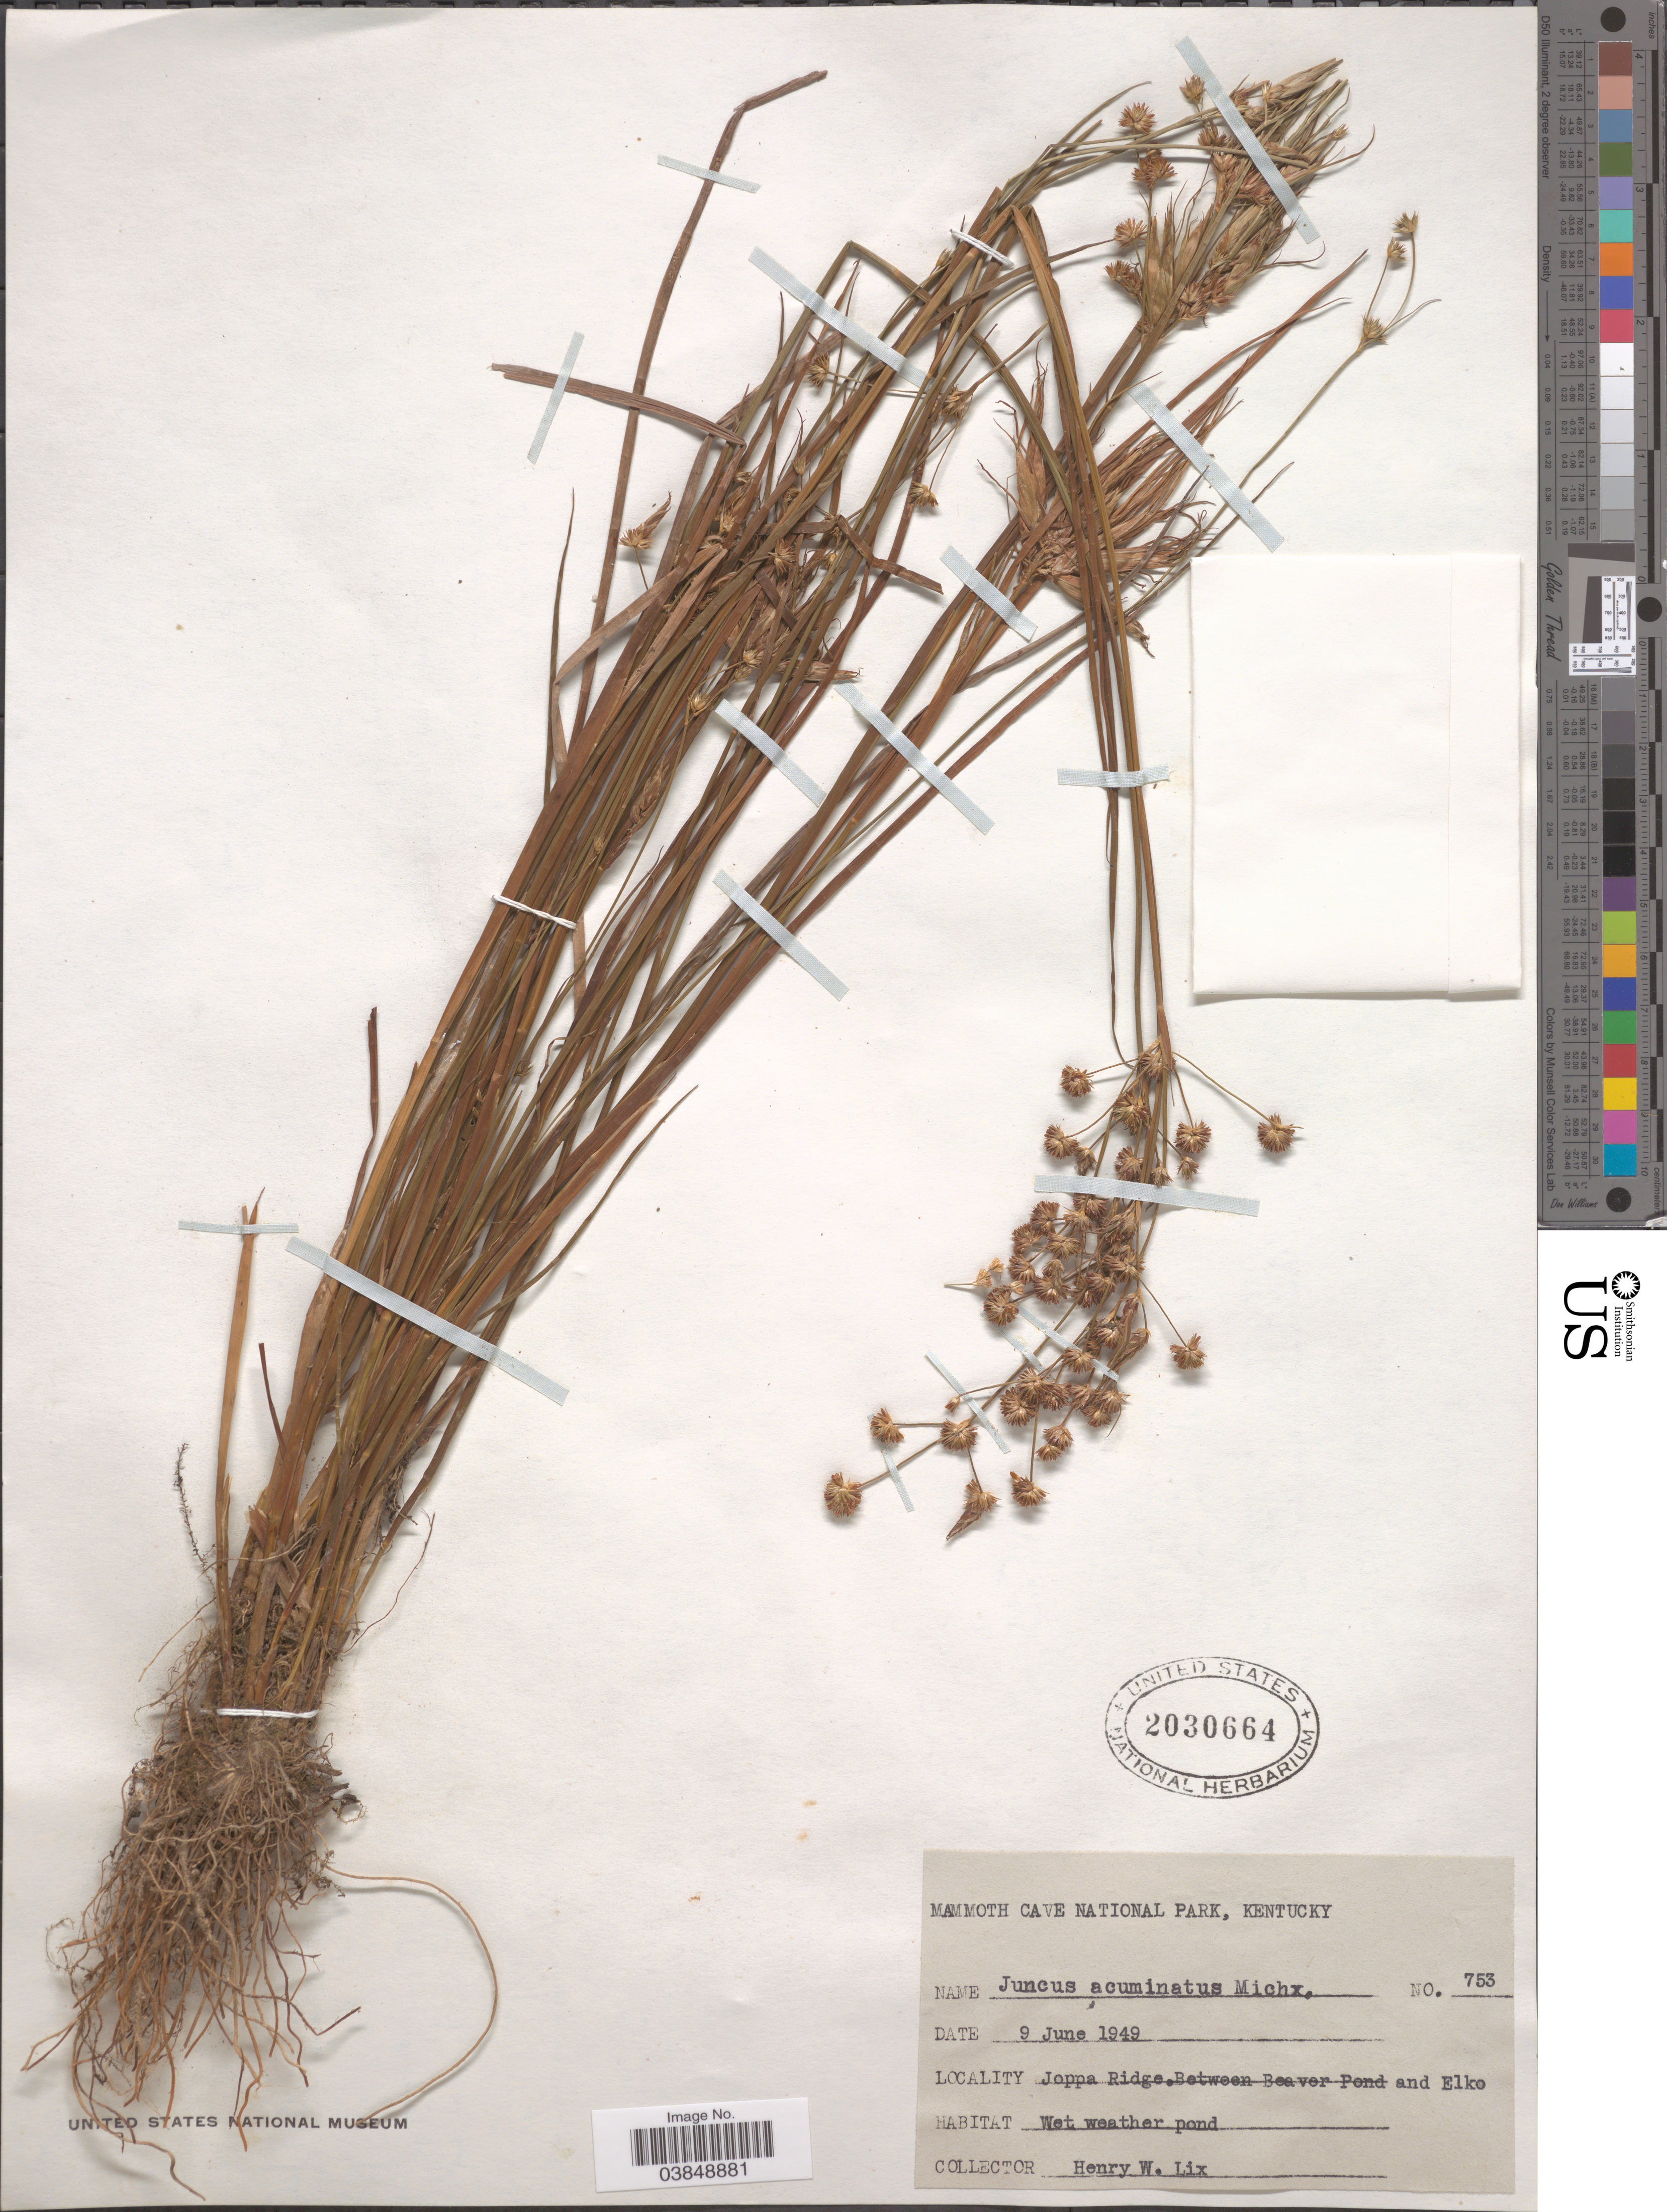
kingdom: Plantae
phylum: Tracheophyta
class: Liliopsida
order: Poales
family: Juncaceae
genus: Juncus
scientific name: Juncus acuminatus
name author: Michx.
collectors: H. W. Lix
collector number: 753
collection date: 1949-06-09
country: United States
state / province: Kentucky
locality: Joppa Ridge. Between Beaver Pond and Elko.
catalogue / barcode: US 2030664